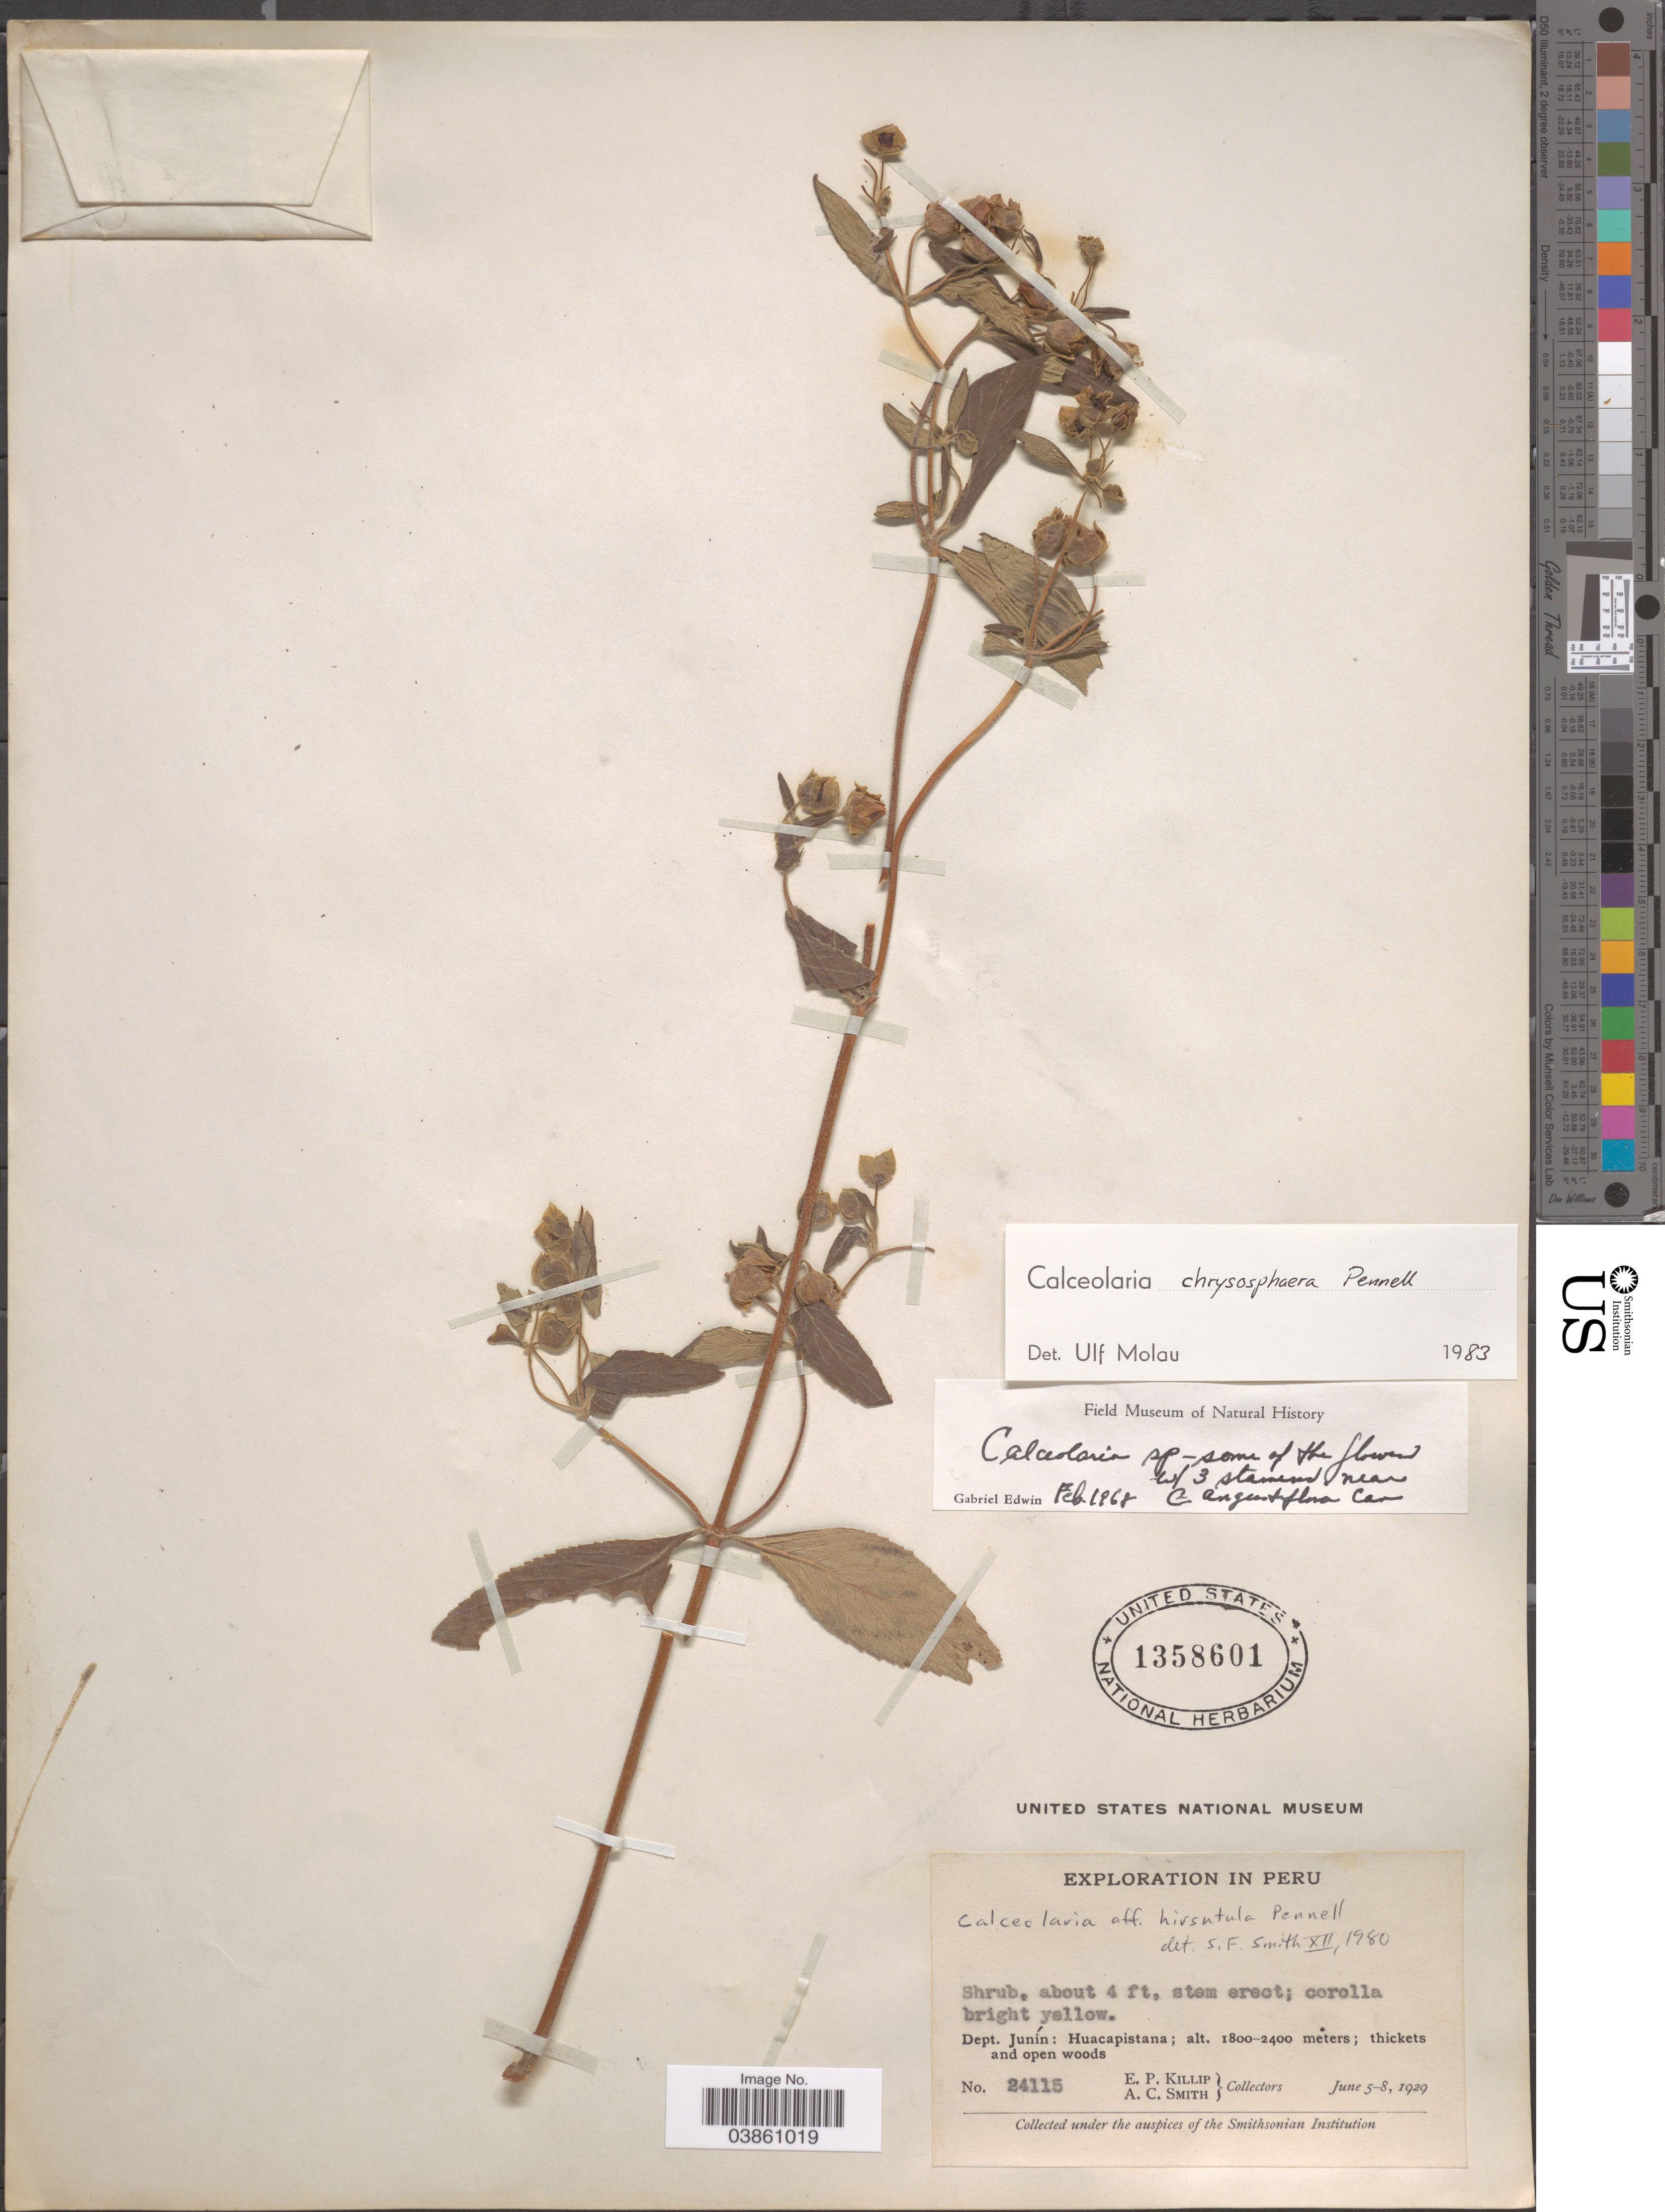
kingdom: Plantae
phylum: Tracheophyta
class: Magnoliopsida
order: Lamiales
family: Calceolariaceae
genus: Calceolaria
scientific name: Calceolaria chrysosphaera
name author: Pennell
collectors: E. P. Killip & A. C. Smith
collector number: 24115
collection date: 1929-06-05/1929-06-08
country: Peru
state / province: Junín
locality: Dept. Junín: Huacapistana.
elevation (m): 1800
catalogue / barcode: US 1358601